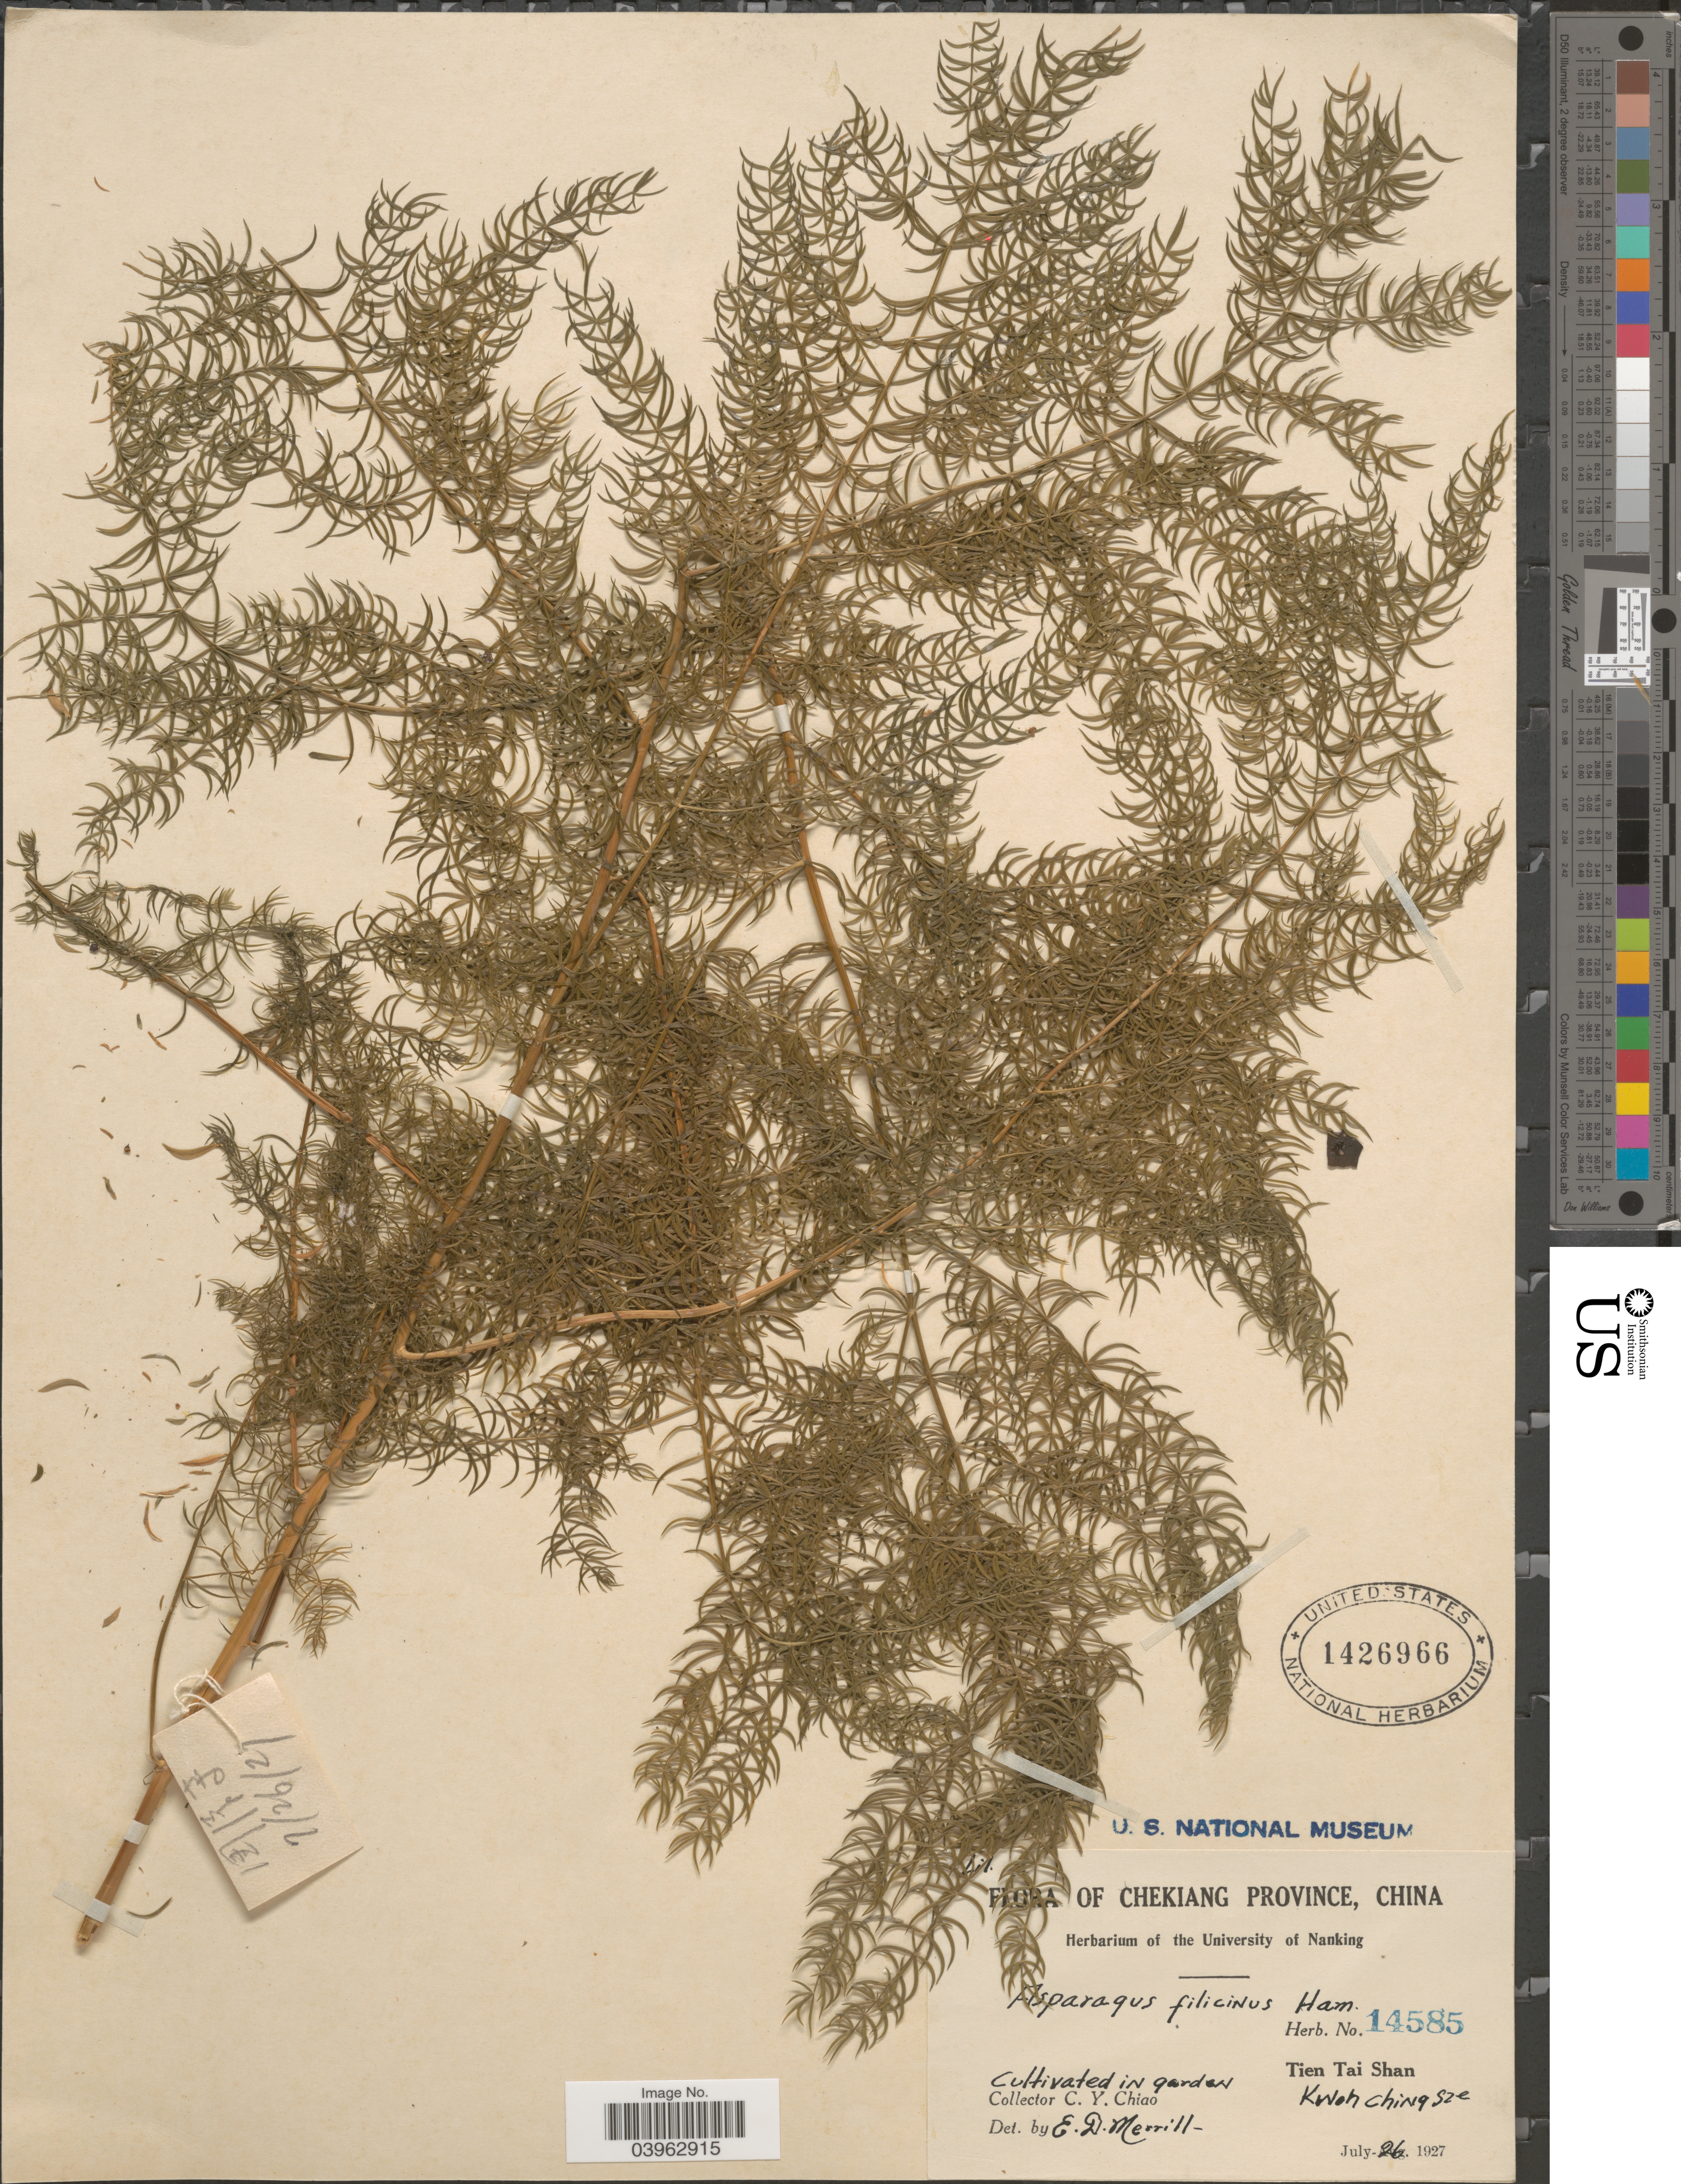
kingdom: Plantae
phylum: Tracheophyta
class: Liliopsida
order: Asparagales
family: Asparagaceae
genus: Asparagus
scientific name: Asparagus filicinus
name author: Buch.-Ham. ex D. Don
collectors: C. Y. Chiao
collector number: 14585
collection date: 1927-07-26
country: China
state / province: Zhejiang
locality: Chekiang Province. Tien Tai Shan. Kwoh Ching Sze. In garden.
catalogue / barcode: US 1426966